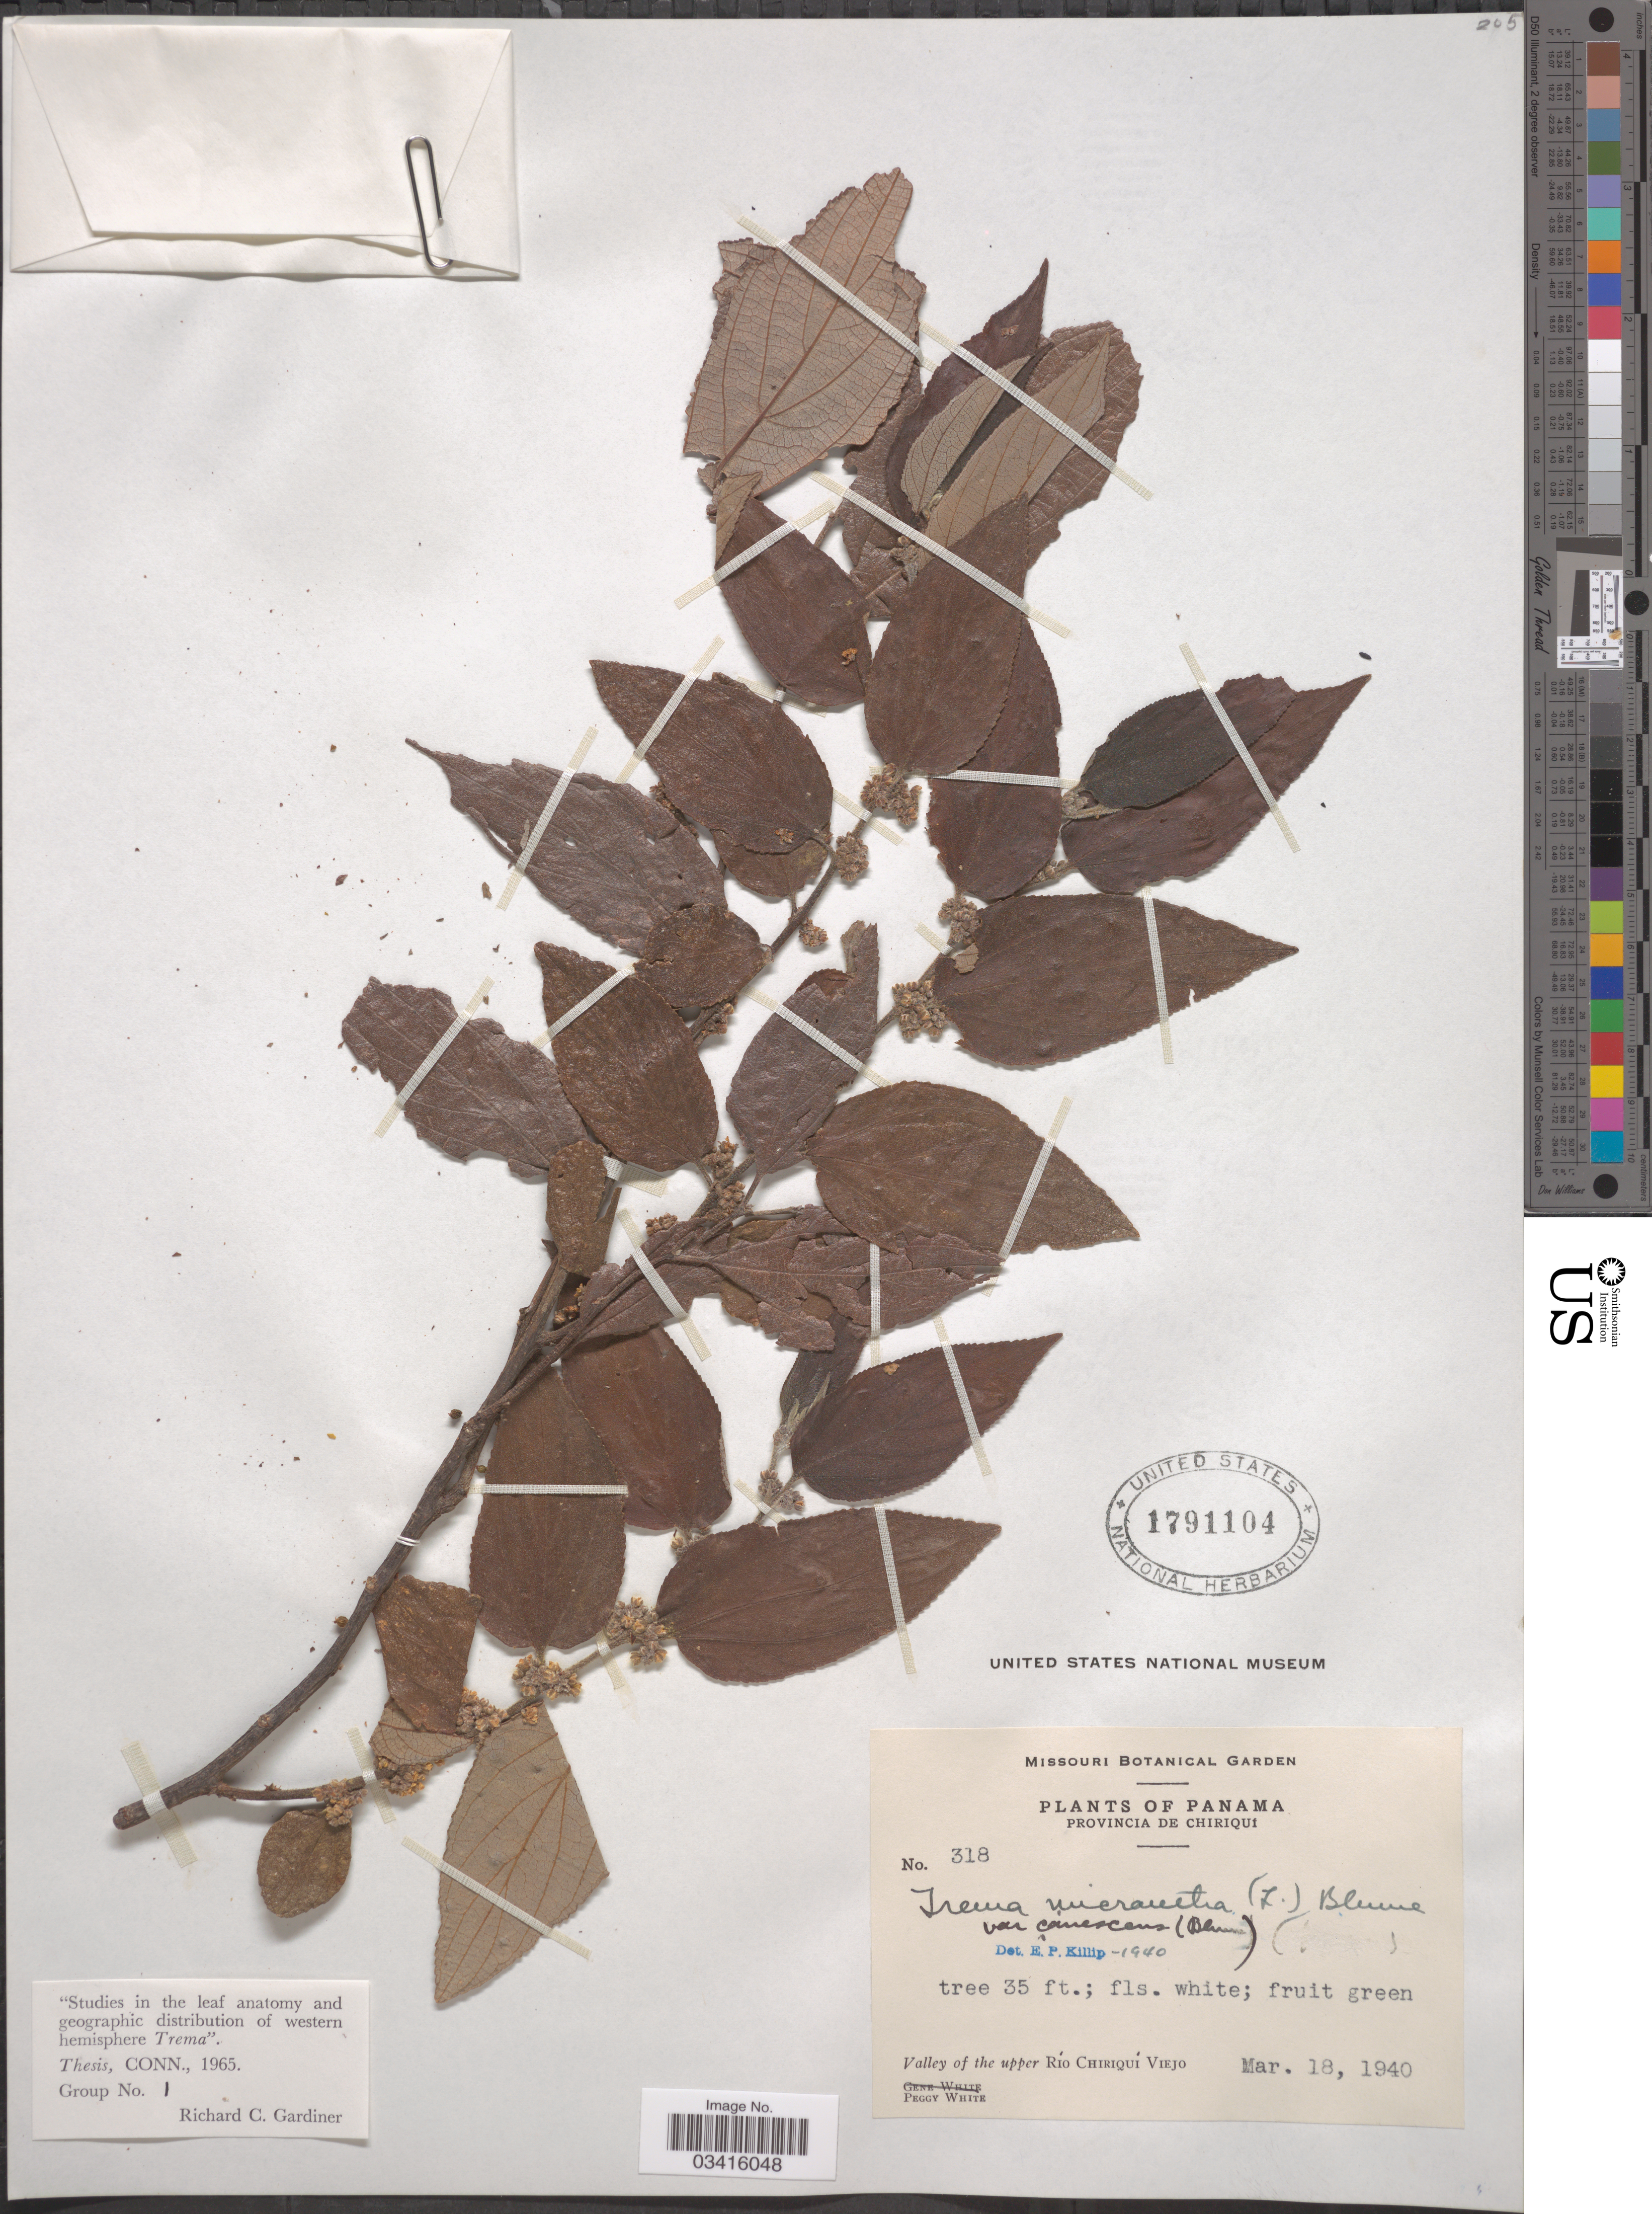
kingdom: Plantae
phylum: Tracheophyta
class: Magnoliopsida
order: Rosales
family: Cannabaceae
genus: Trema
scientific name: Trema micranthum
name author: (L.) Blume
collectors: P. White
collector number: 318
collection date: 1940-03-18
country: Panama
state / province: Chiriqui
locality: Valley of the upper Río Chiriquí Viejo.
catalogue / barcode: US 1791104